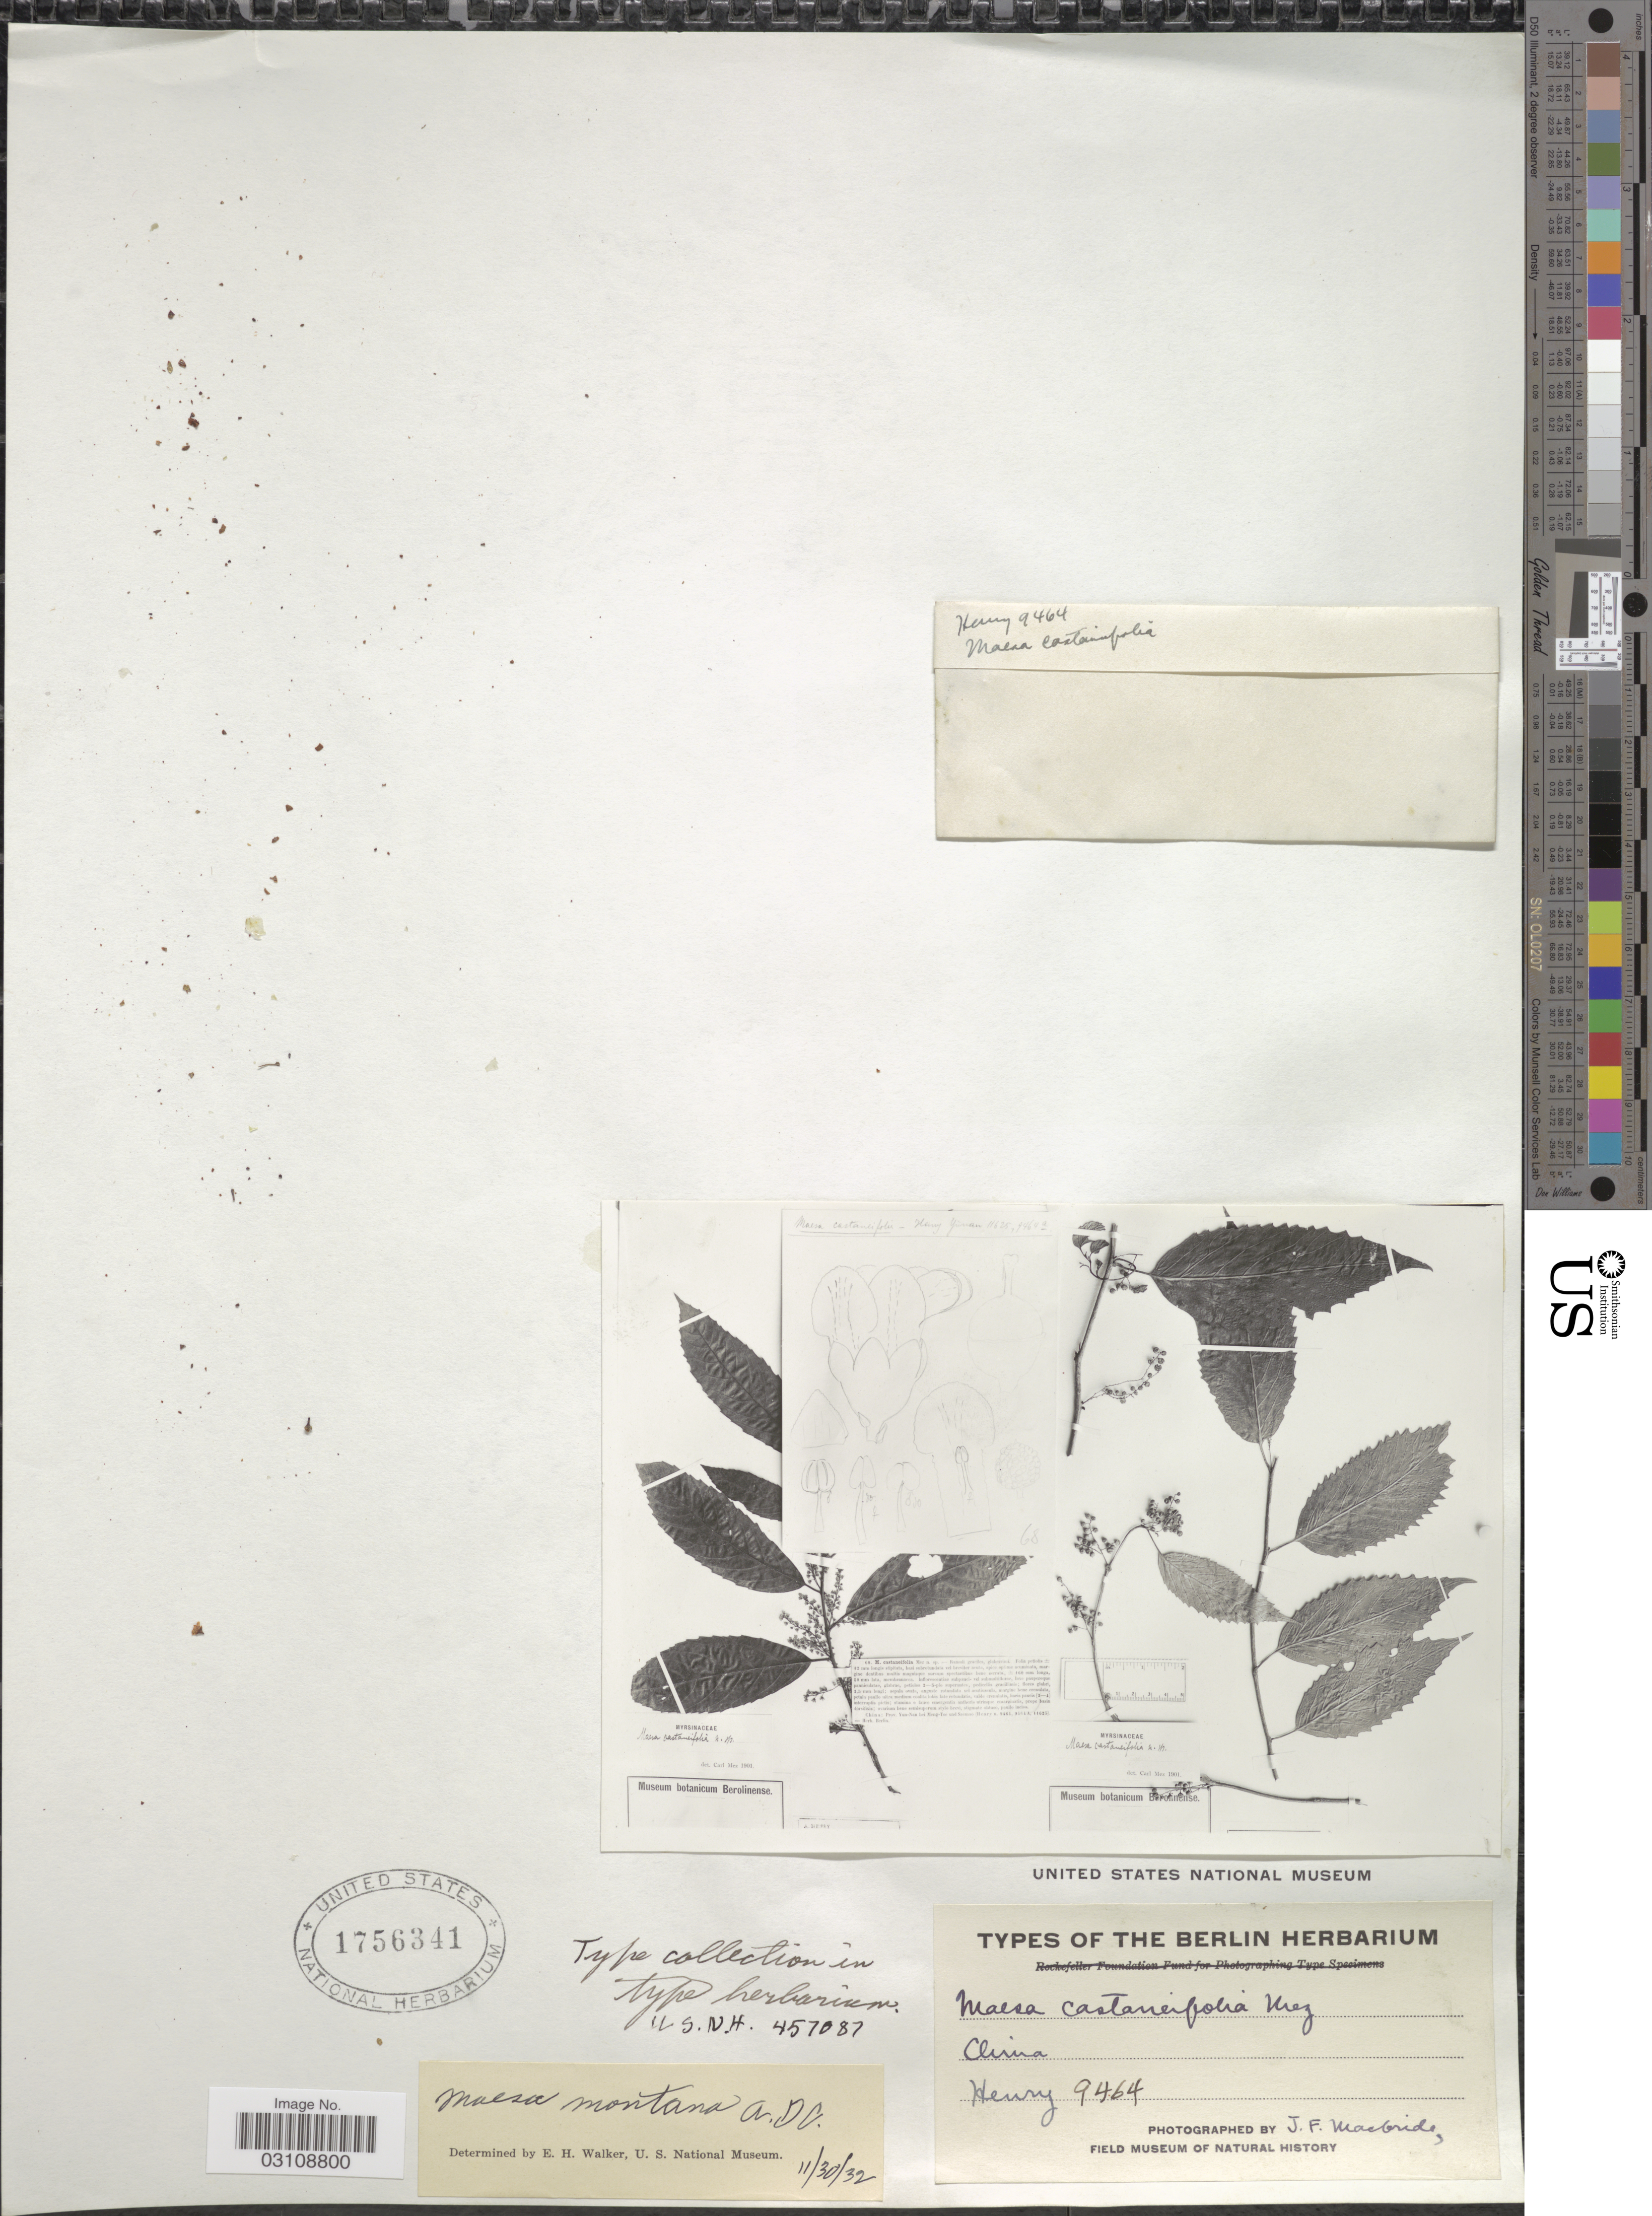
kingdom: Plantae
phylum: Tracheophyta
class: Magnoliopsida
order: Ericales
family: Primulaceae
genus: Maesa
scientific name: Maesa montana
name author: A. DC.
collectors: -. Henry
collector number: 9464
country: China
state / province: Yunnan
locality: Meng-tse [illegible text]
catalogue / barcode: US 1756341